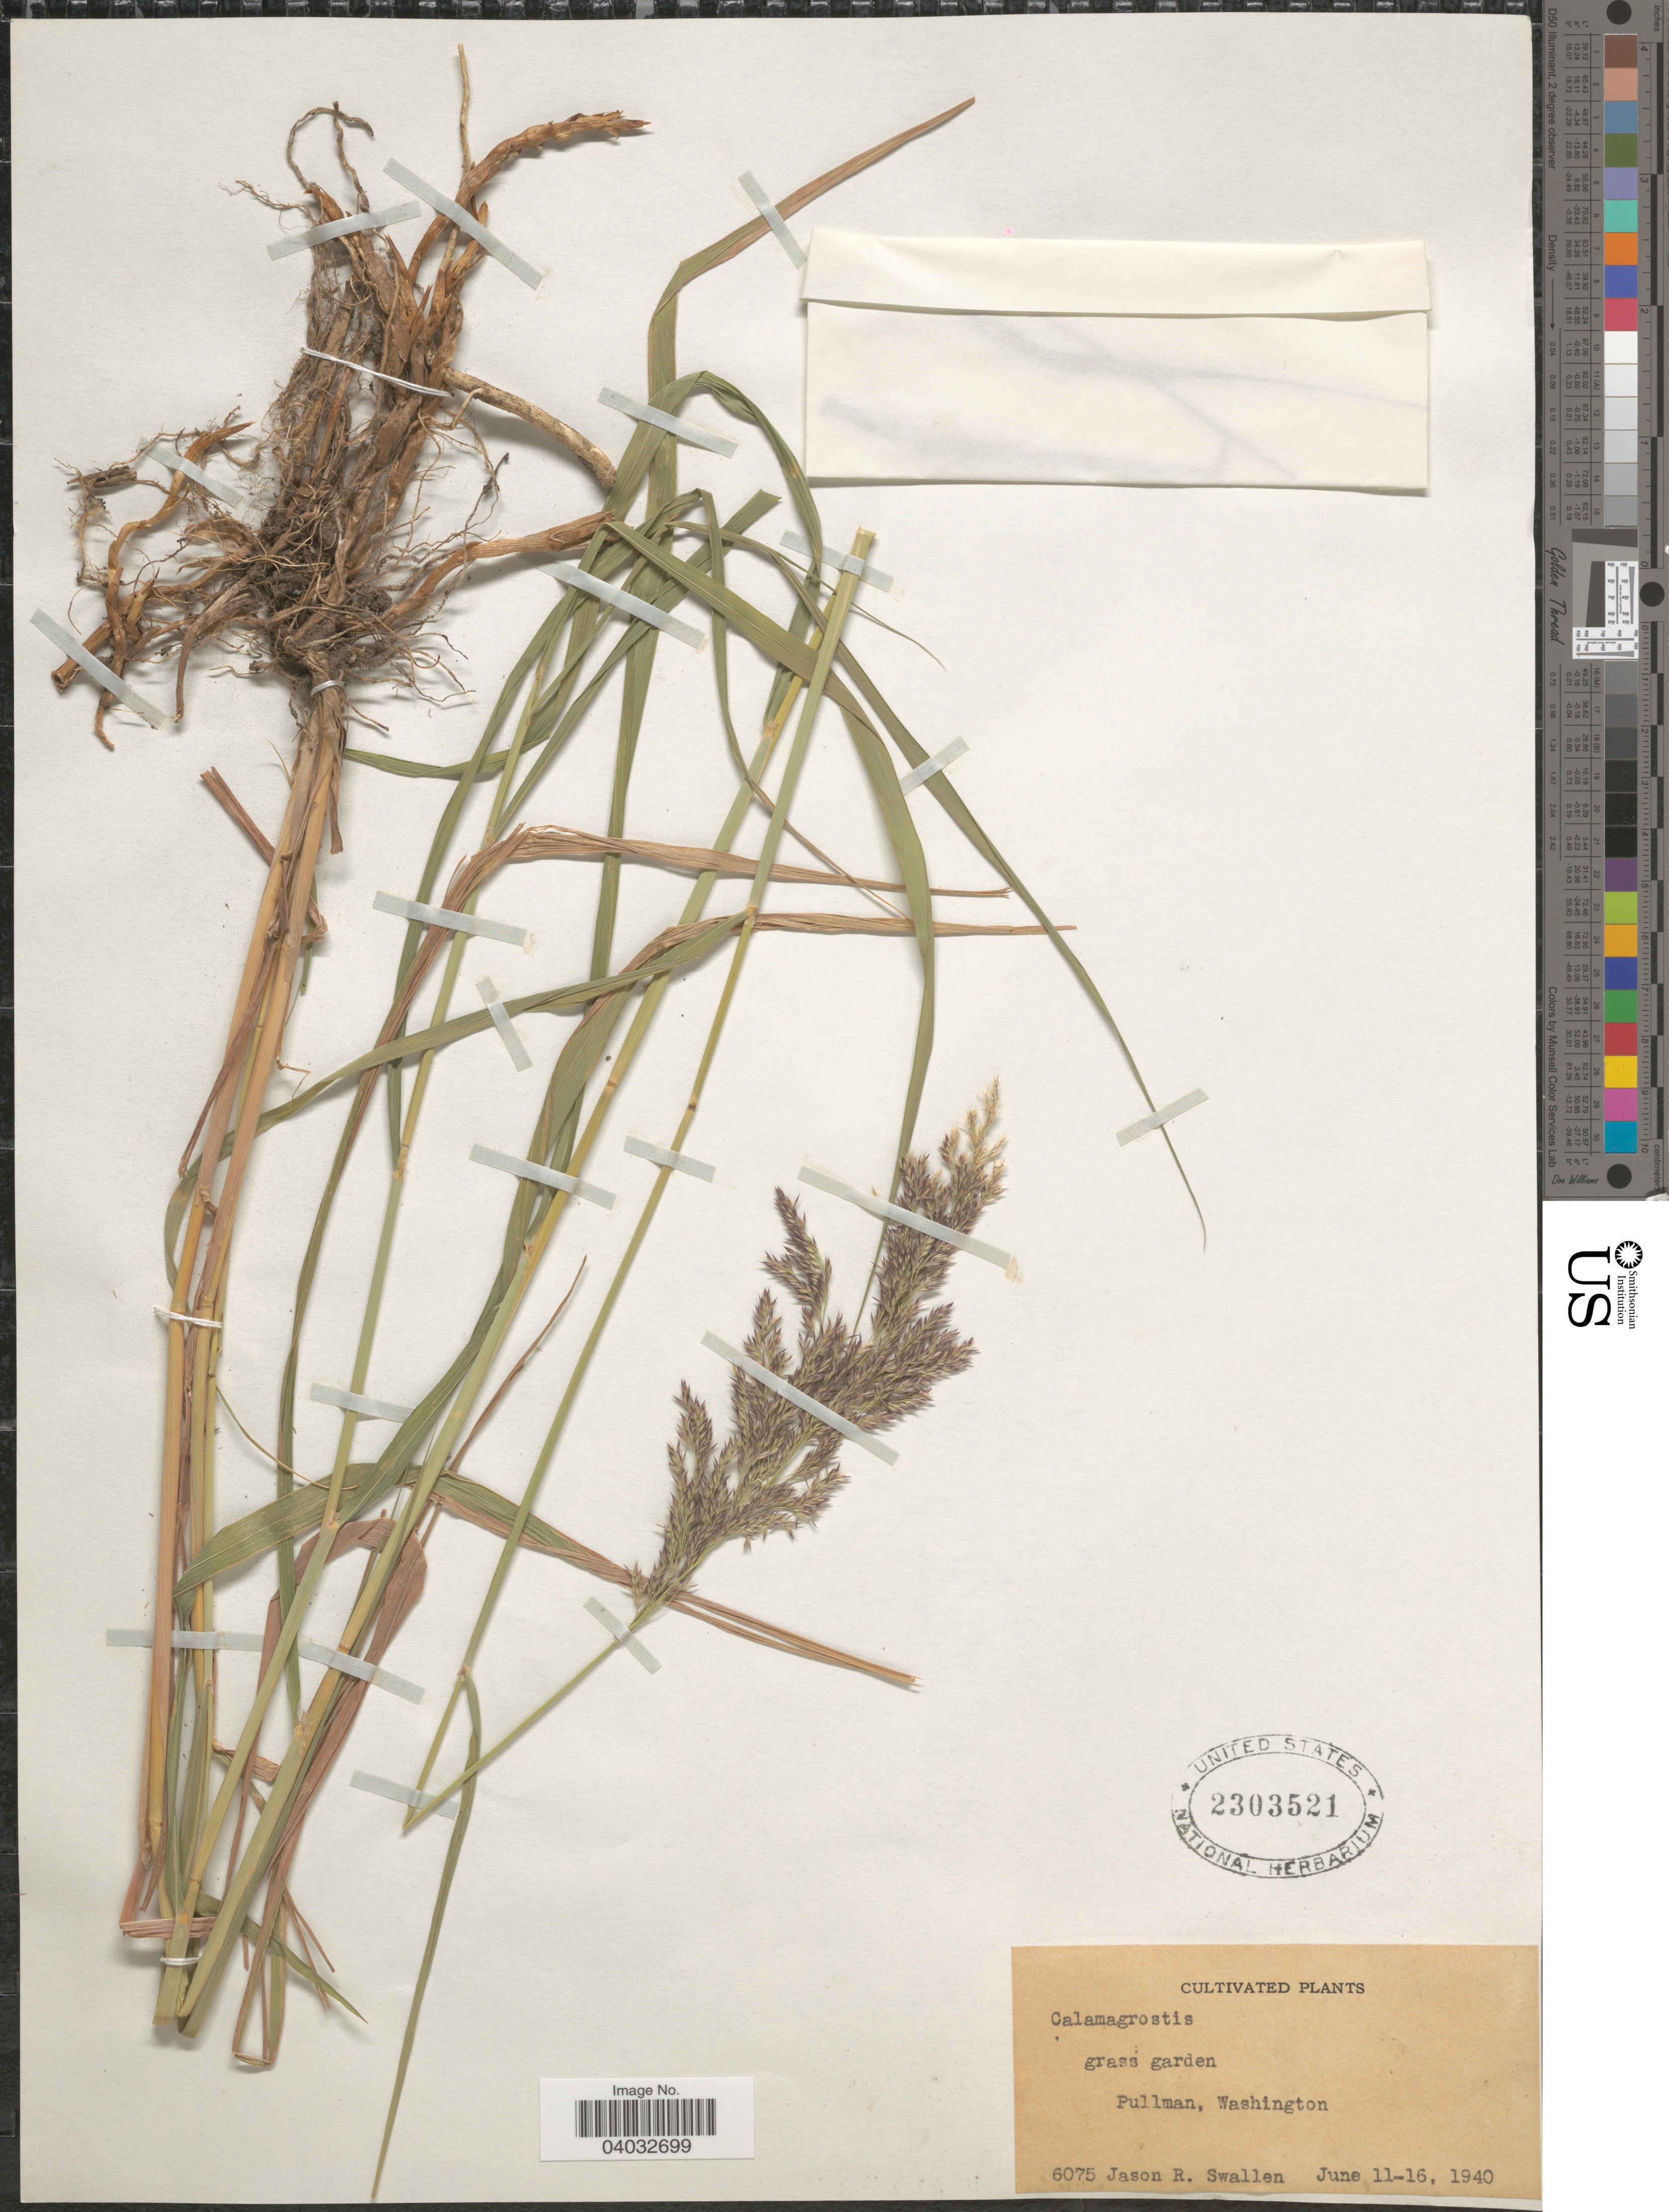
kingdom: Plantae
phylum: Tracheophyta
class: Liliopsida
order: Poales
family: Poaceae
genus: Calamagrostis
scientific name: Calamagrostis sp.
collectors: J. R. Swallen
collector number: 6075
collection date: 1940-06-11/1940-06-16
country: United States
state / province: Washington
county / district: Whitman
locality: Grass garden, Pullman.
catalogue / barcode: US 2303521